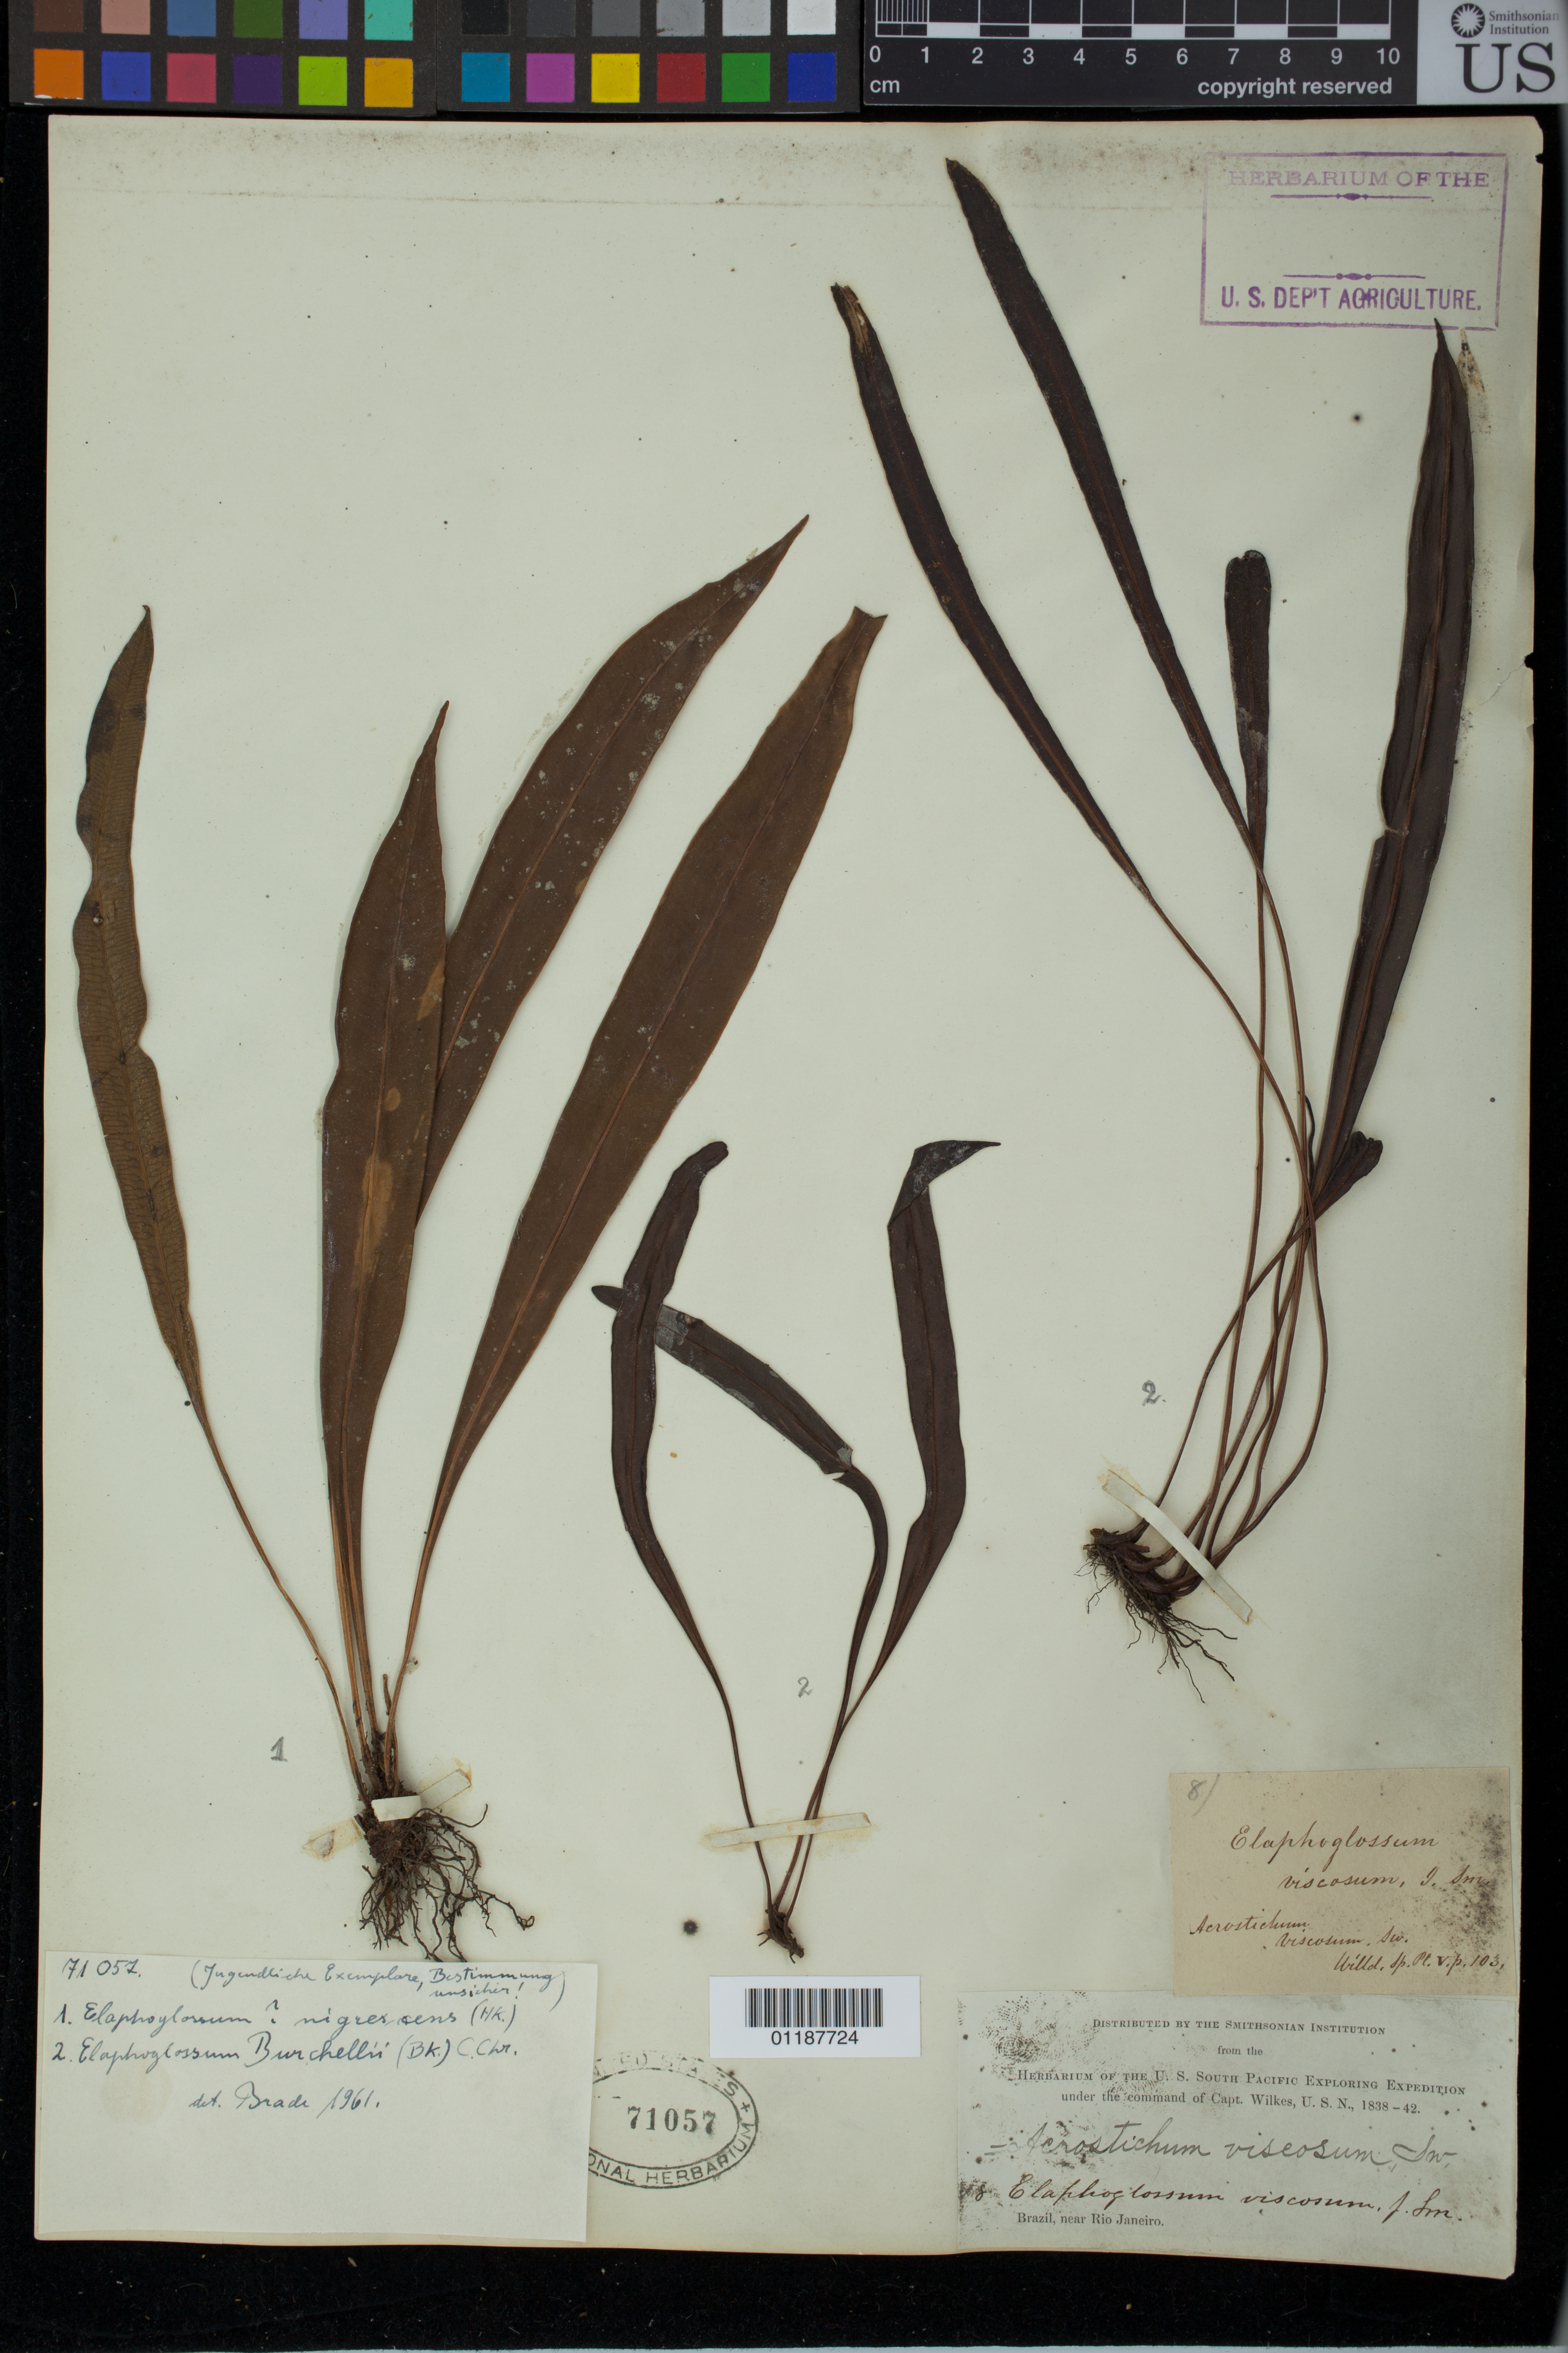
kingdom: Plantae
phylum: Tracheophyta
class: Polypodiopsida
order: Polypodiales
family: Dryopteridaceae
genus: Elaphoglossum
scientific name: Elaphoglossum burchellii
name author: (Baker) C. Chr.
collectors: Wilkes Explor. Exped.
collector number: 8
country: Brazil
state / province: Río de Janeiro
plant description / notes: Also on sheet Elaphoglossum nigrescens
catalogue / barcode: US 71057